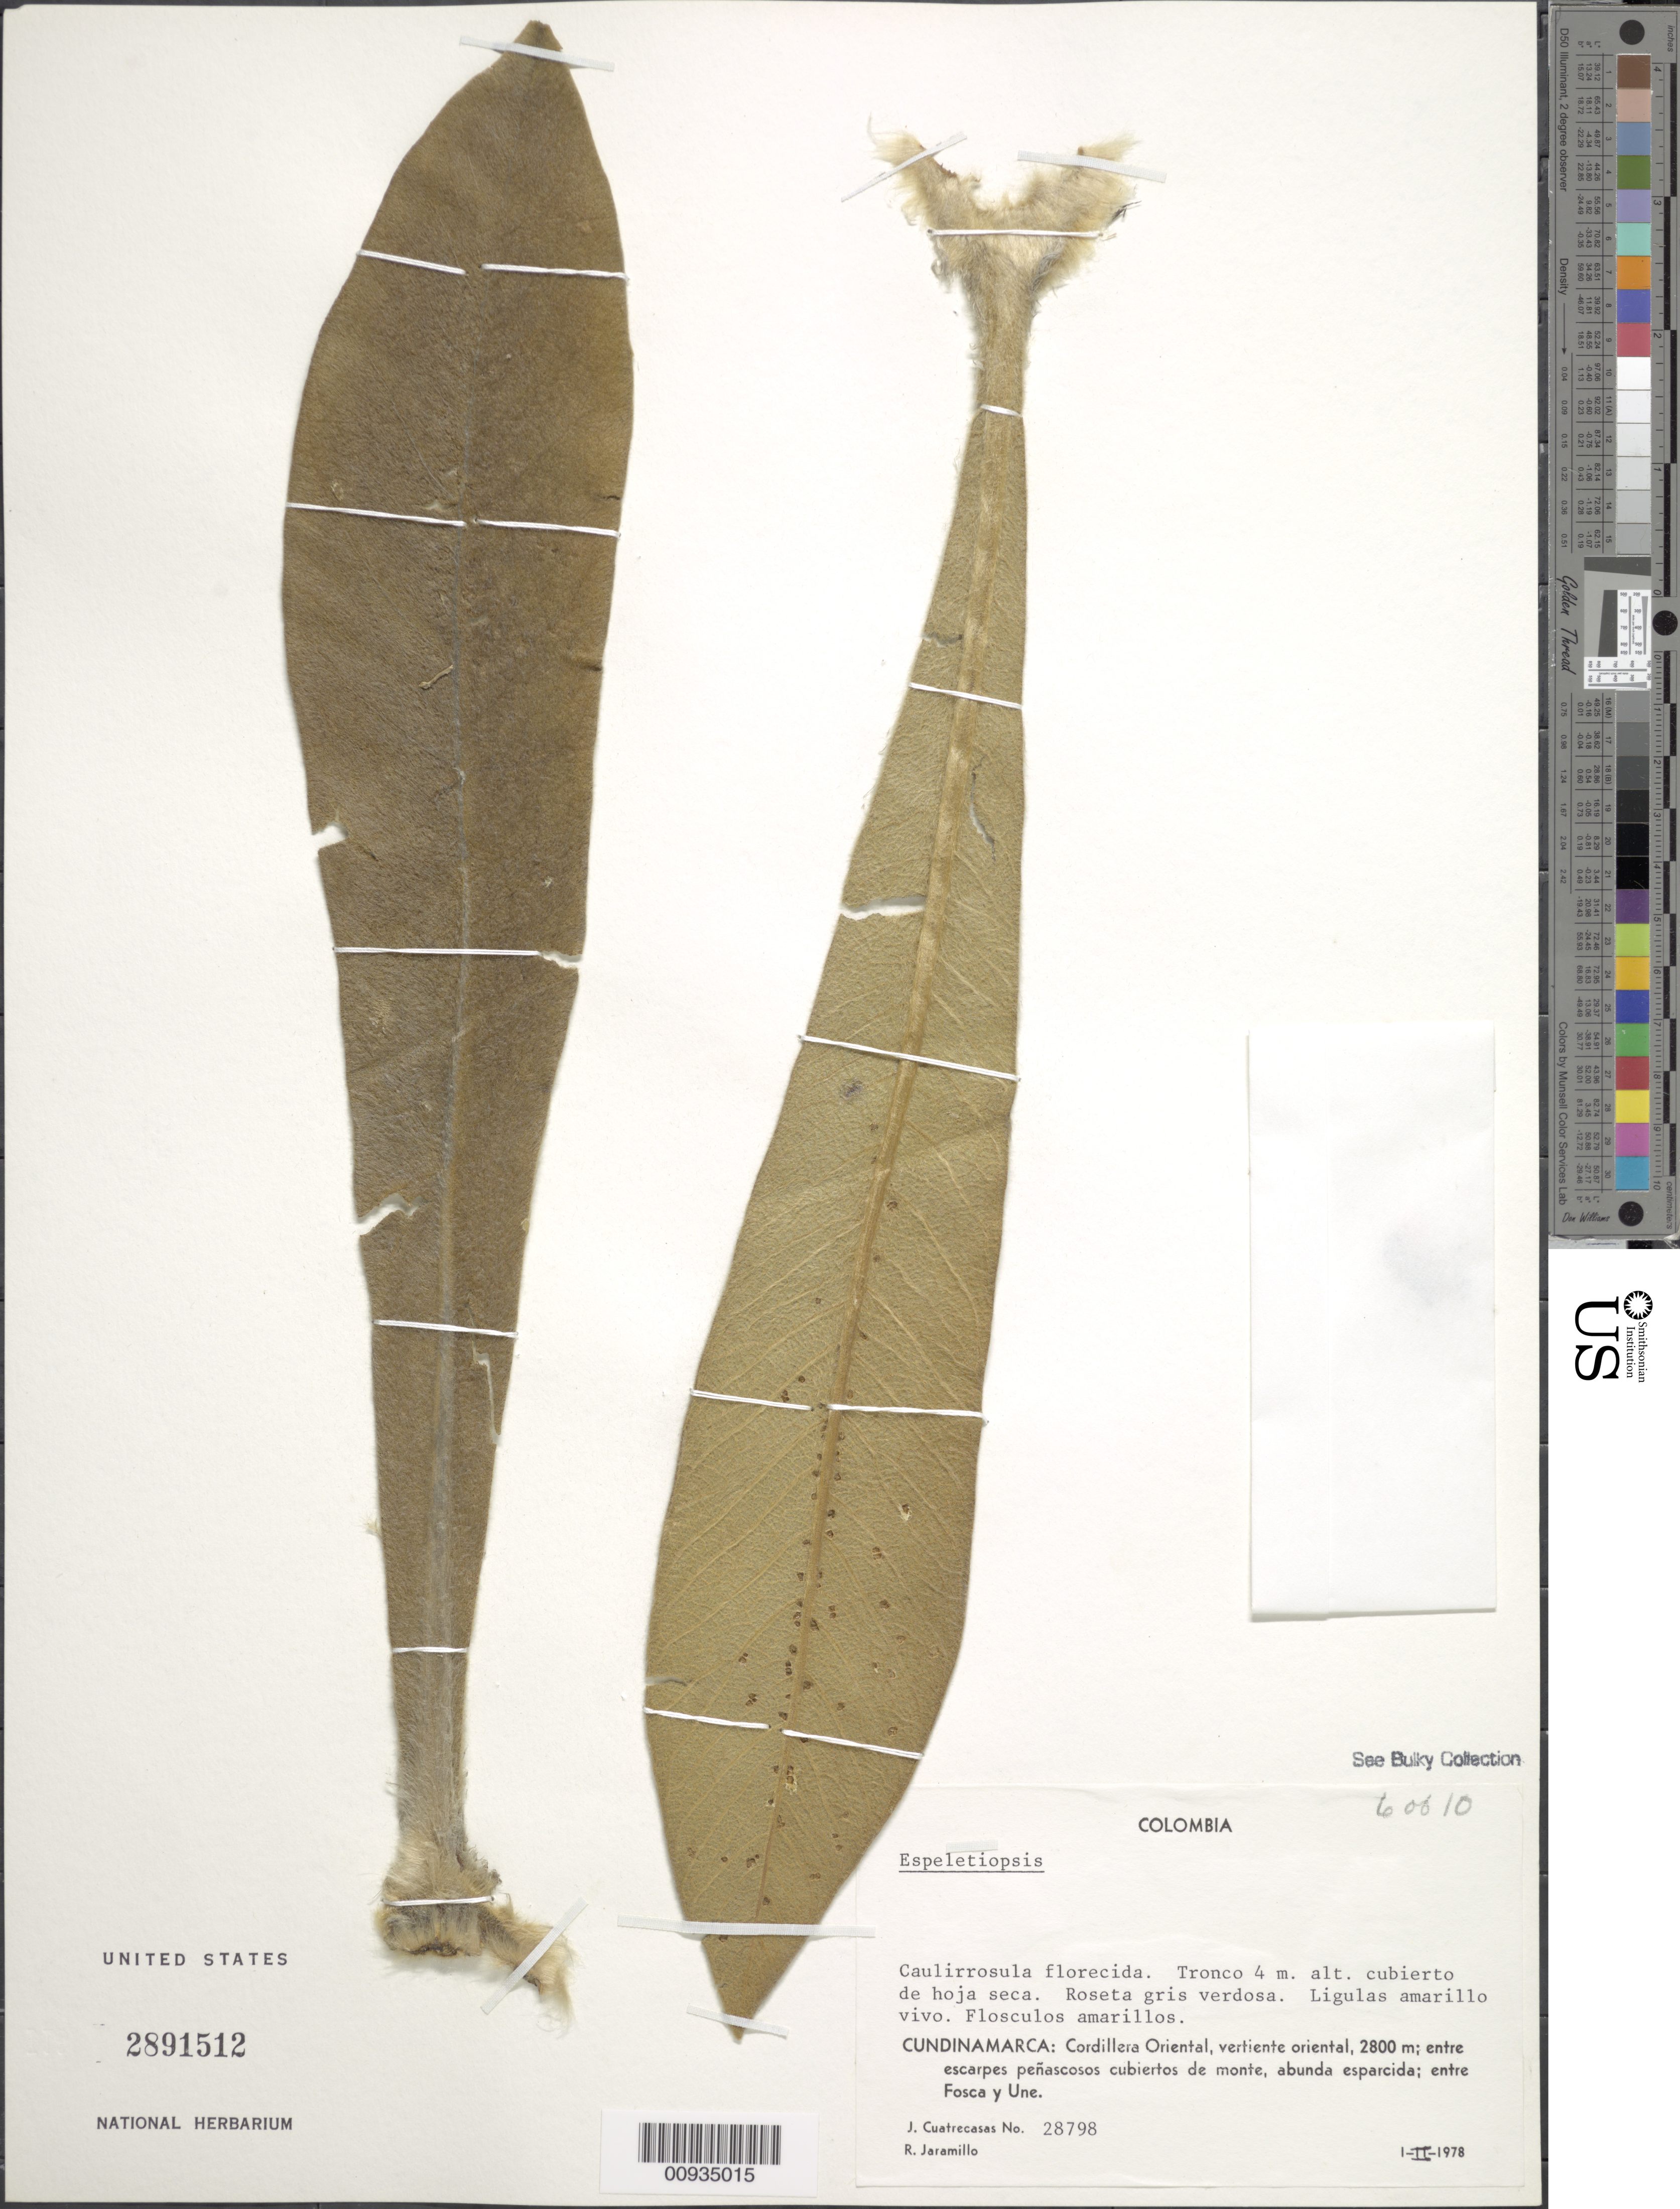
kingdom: Plantae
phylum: Tracheophyta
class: Magnoliopsida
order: Asterales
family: Asteraceae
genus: Espeletiopsis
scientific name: Espeletiopsis sp.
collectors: J. Cuatrecasas & R. Jaramillo M.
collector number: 28798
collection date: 1978-02-01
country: Colombia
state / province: Cundinamarca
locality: Cordillera Oriental, vertiente oriental, entre Fosca y Une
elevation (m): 2800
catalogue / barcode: US 2891512